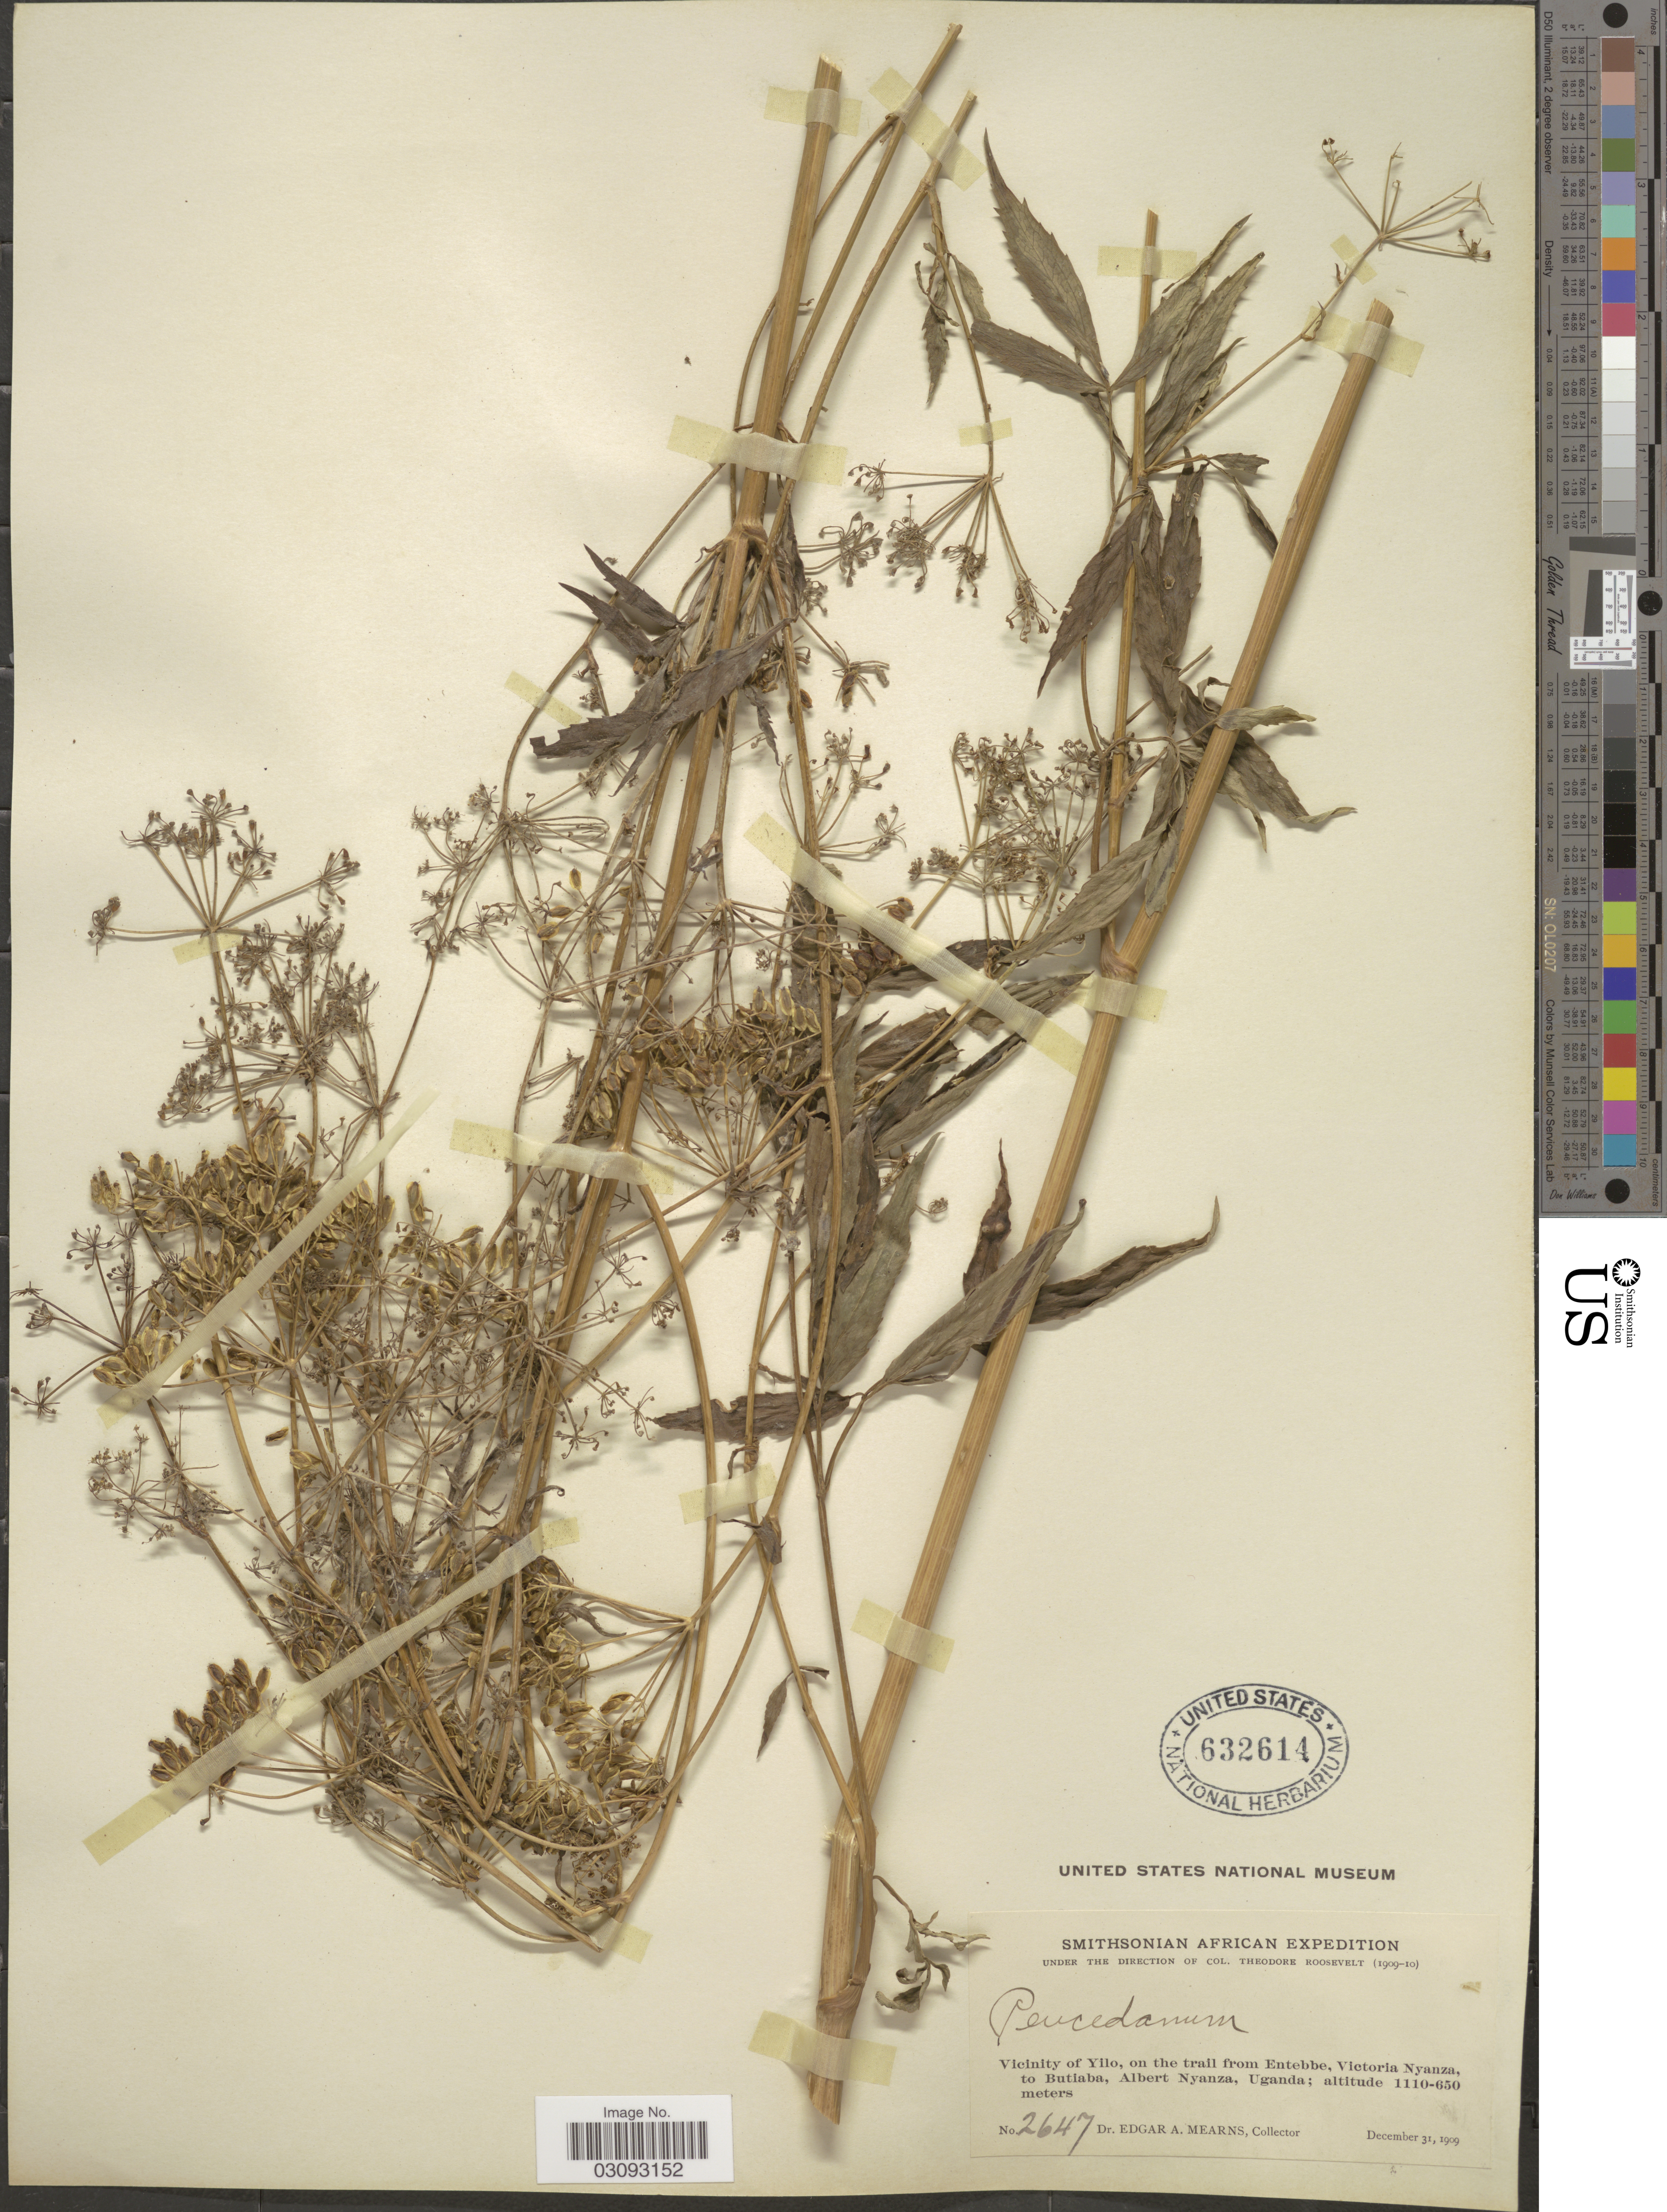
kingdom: Plantae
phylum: Tracheophyta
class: Magnoliopsida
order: Apiales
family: Apiaceae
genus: Peucedanum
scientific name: Peucedanum sp.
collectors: E. A. Mearns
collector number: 2647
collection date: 1909-12-31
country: Uganda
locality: Vicinity of Yilo, on the trail from Entebbe, Victoria Nyanza, to Butiaba, Albert Nyanza.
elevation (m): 650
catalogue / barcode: US 632614